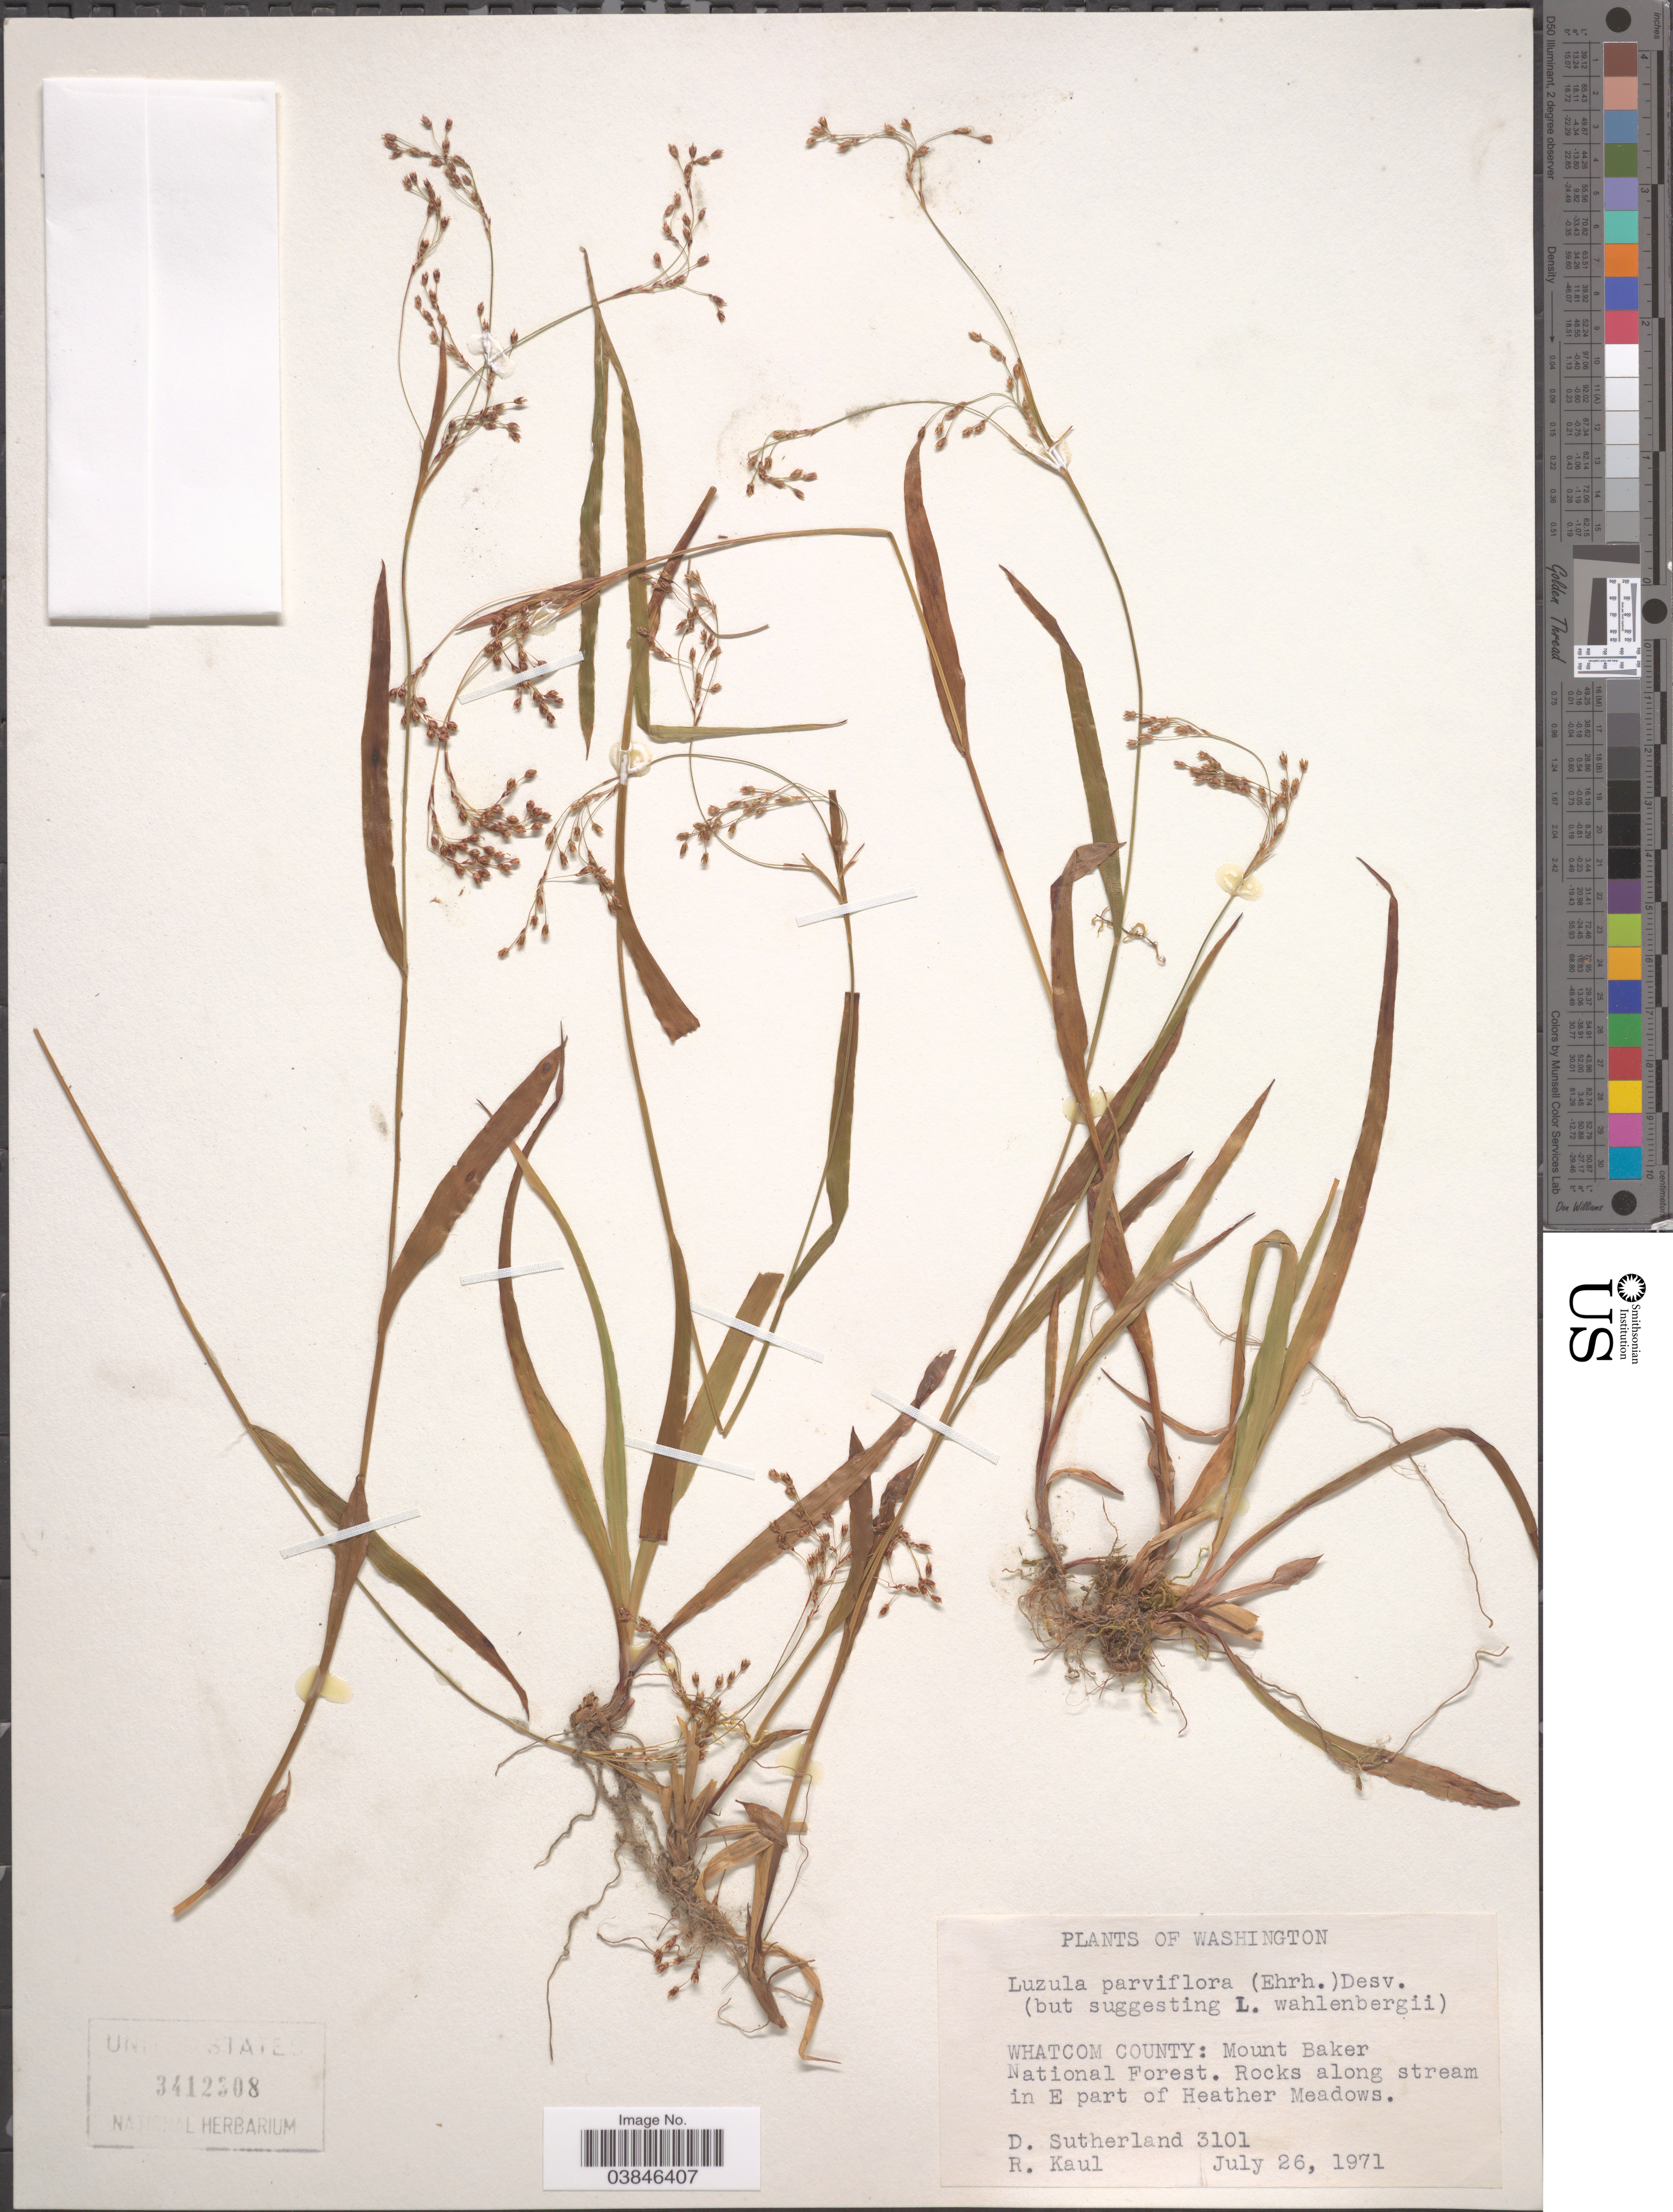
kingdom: Plantae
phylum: Tracheophyta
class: Liliopsida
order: Poales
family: Juncaceae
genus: Luzula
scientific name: Luzula parviflora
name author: (Ehrh.) Desv.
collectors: D. Sutherland & R. Kaul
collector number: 3101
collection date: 1971-07-26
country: United States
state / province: Washington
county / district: Whatcom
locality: Whatcom County: Mount Baker National Forest. Rocks along stream in E part of Heather Meadows.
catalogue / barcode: US 3412308